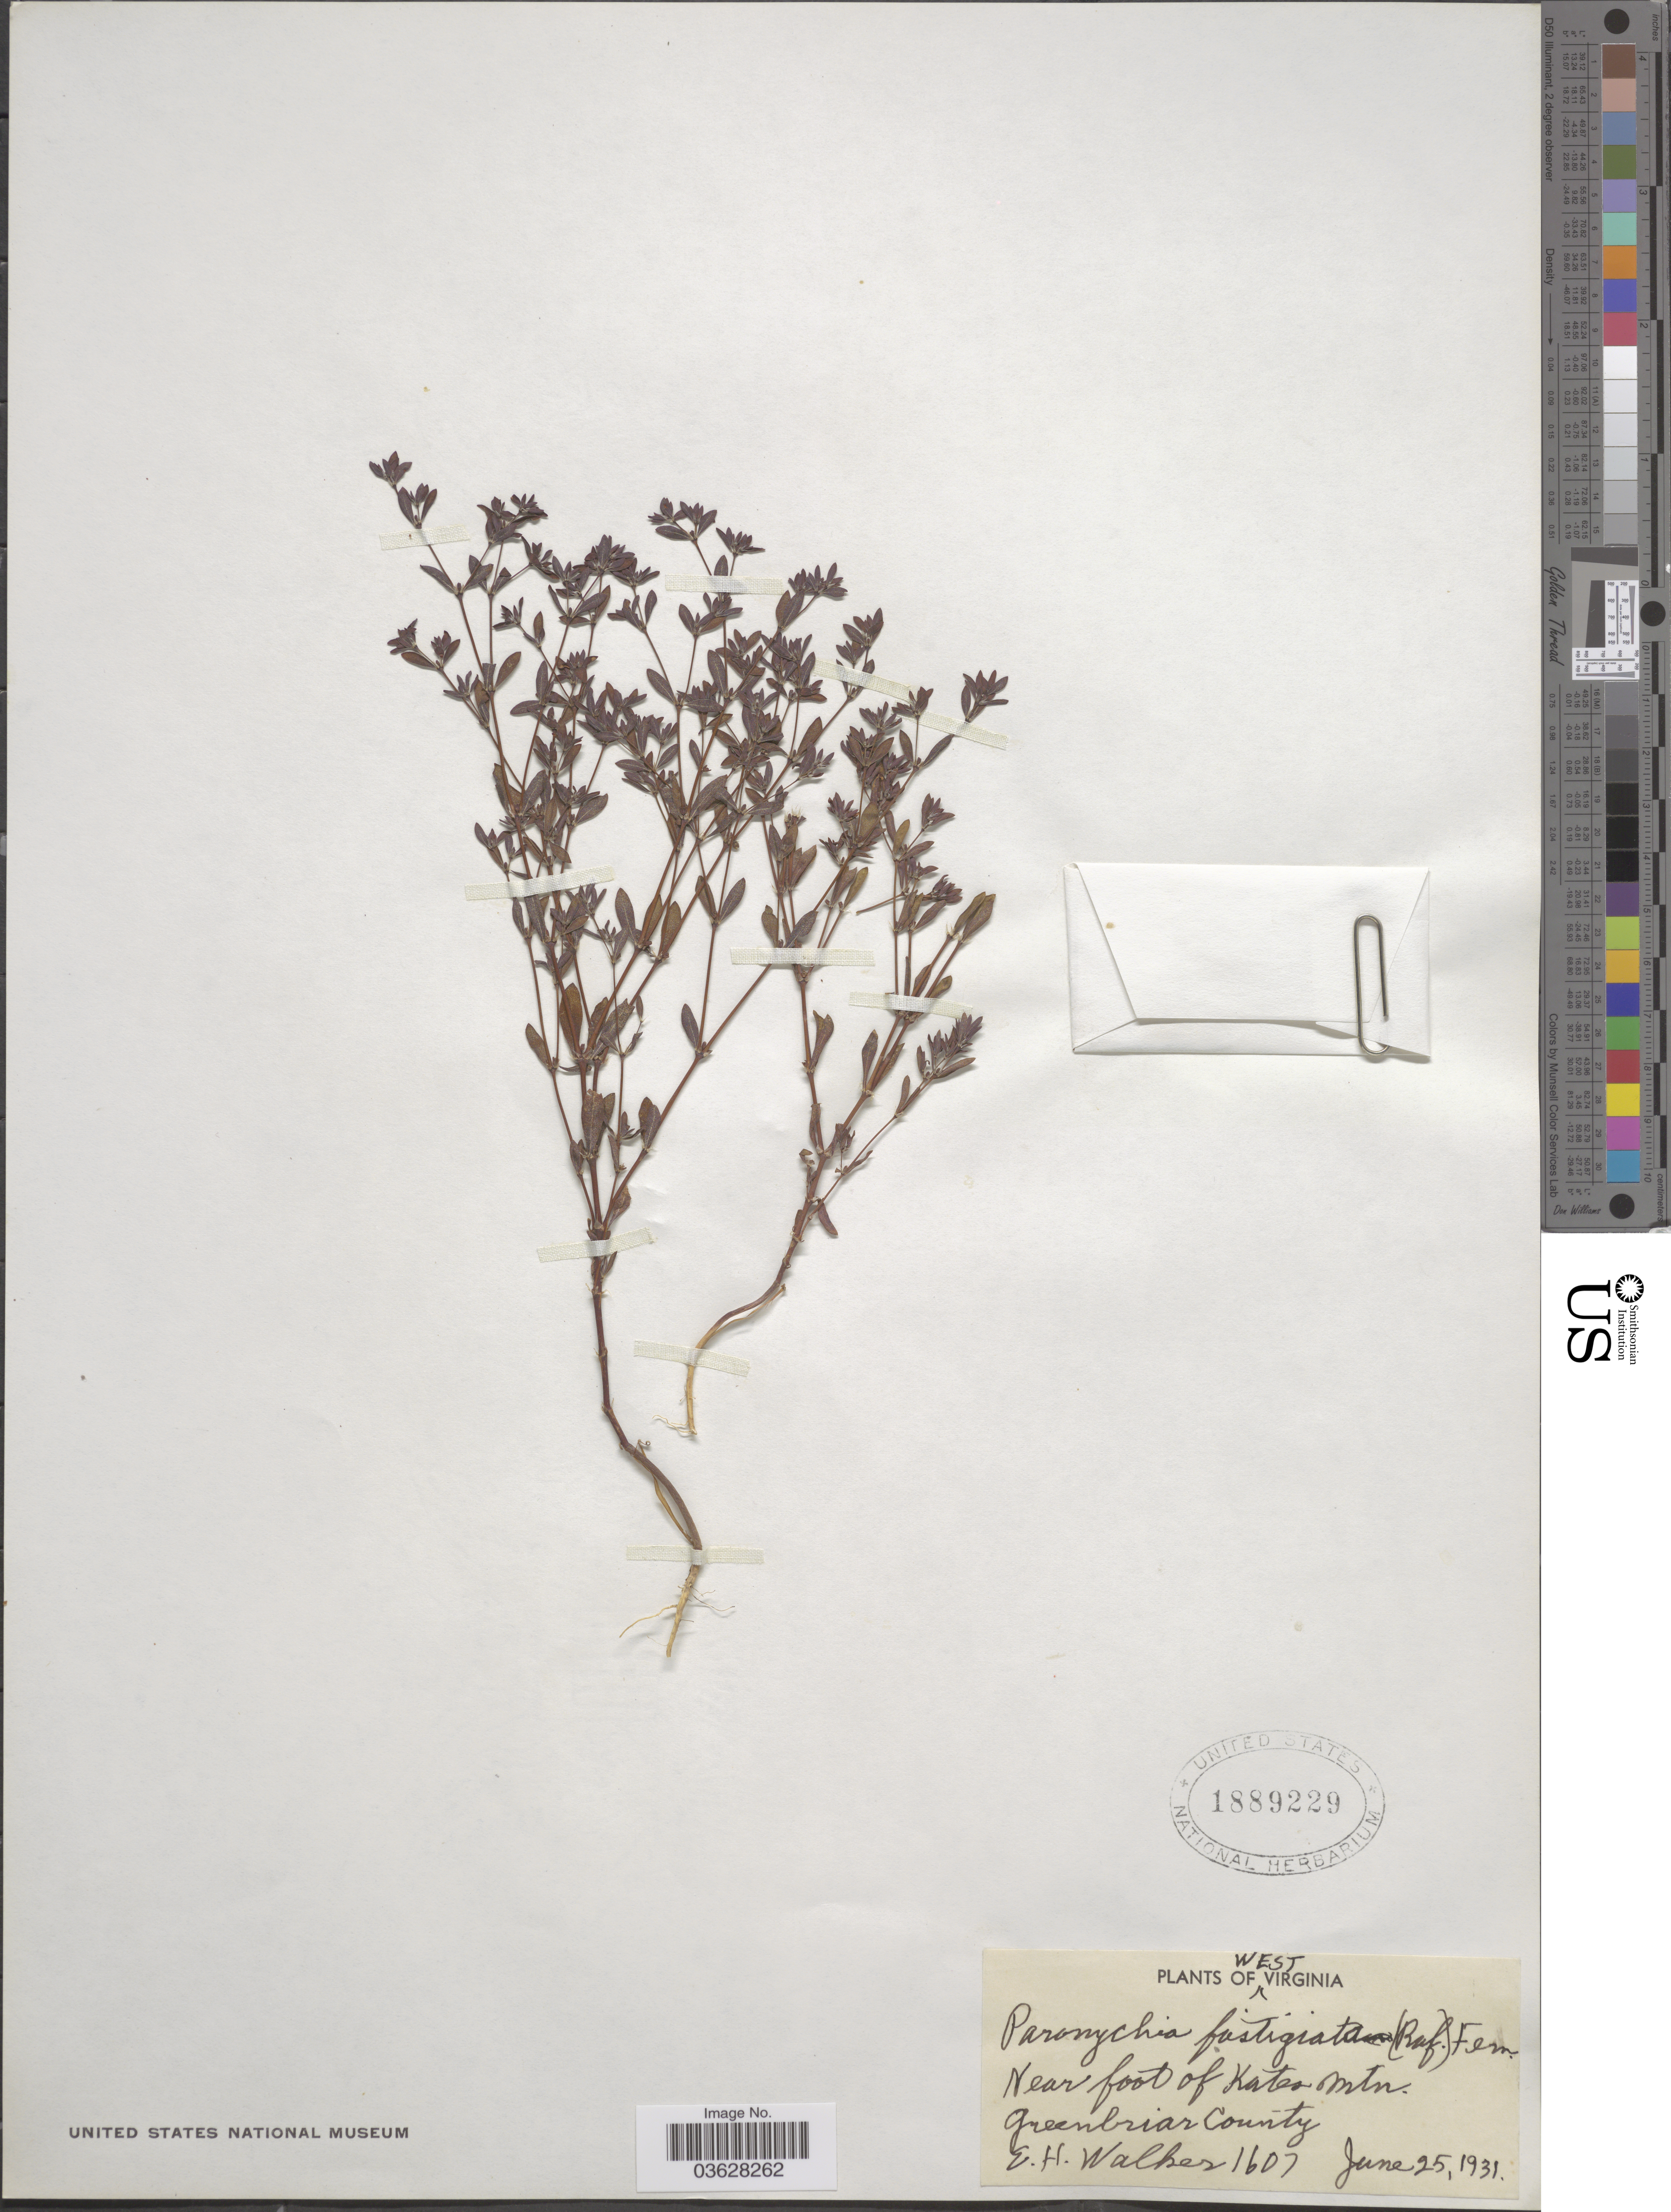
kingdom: Plantae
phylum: Tracheophyta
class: Magnoliopsida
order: Caryophyllales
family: Caryophyllaceae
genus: Paronychia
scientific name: Paronychia fastigiata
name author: (Raf.) Fernald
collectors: E. H. Walker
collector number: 1607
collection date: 1931-06-25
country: United States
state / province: West Virginia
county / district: Greenbrier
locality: Near foot of Kates Mtn. Greenbriar County.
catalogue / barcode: US 1889229